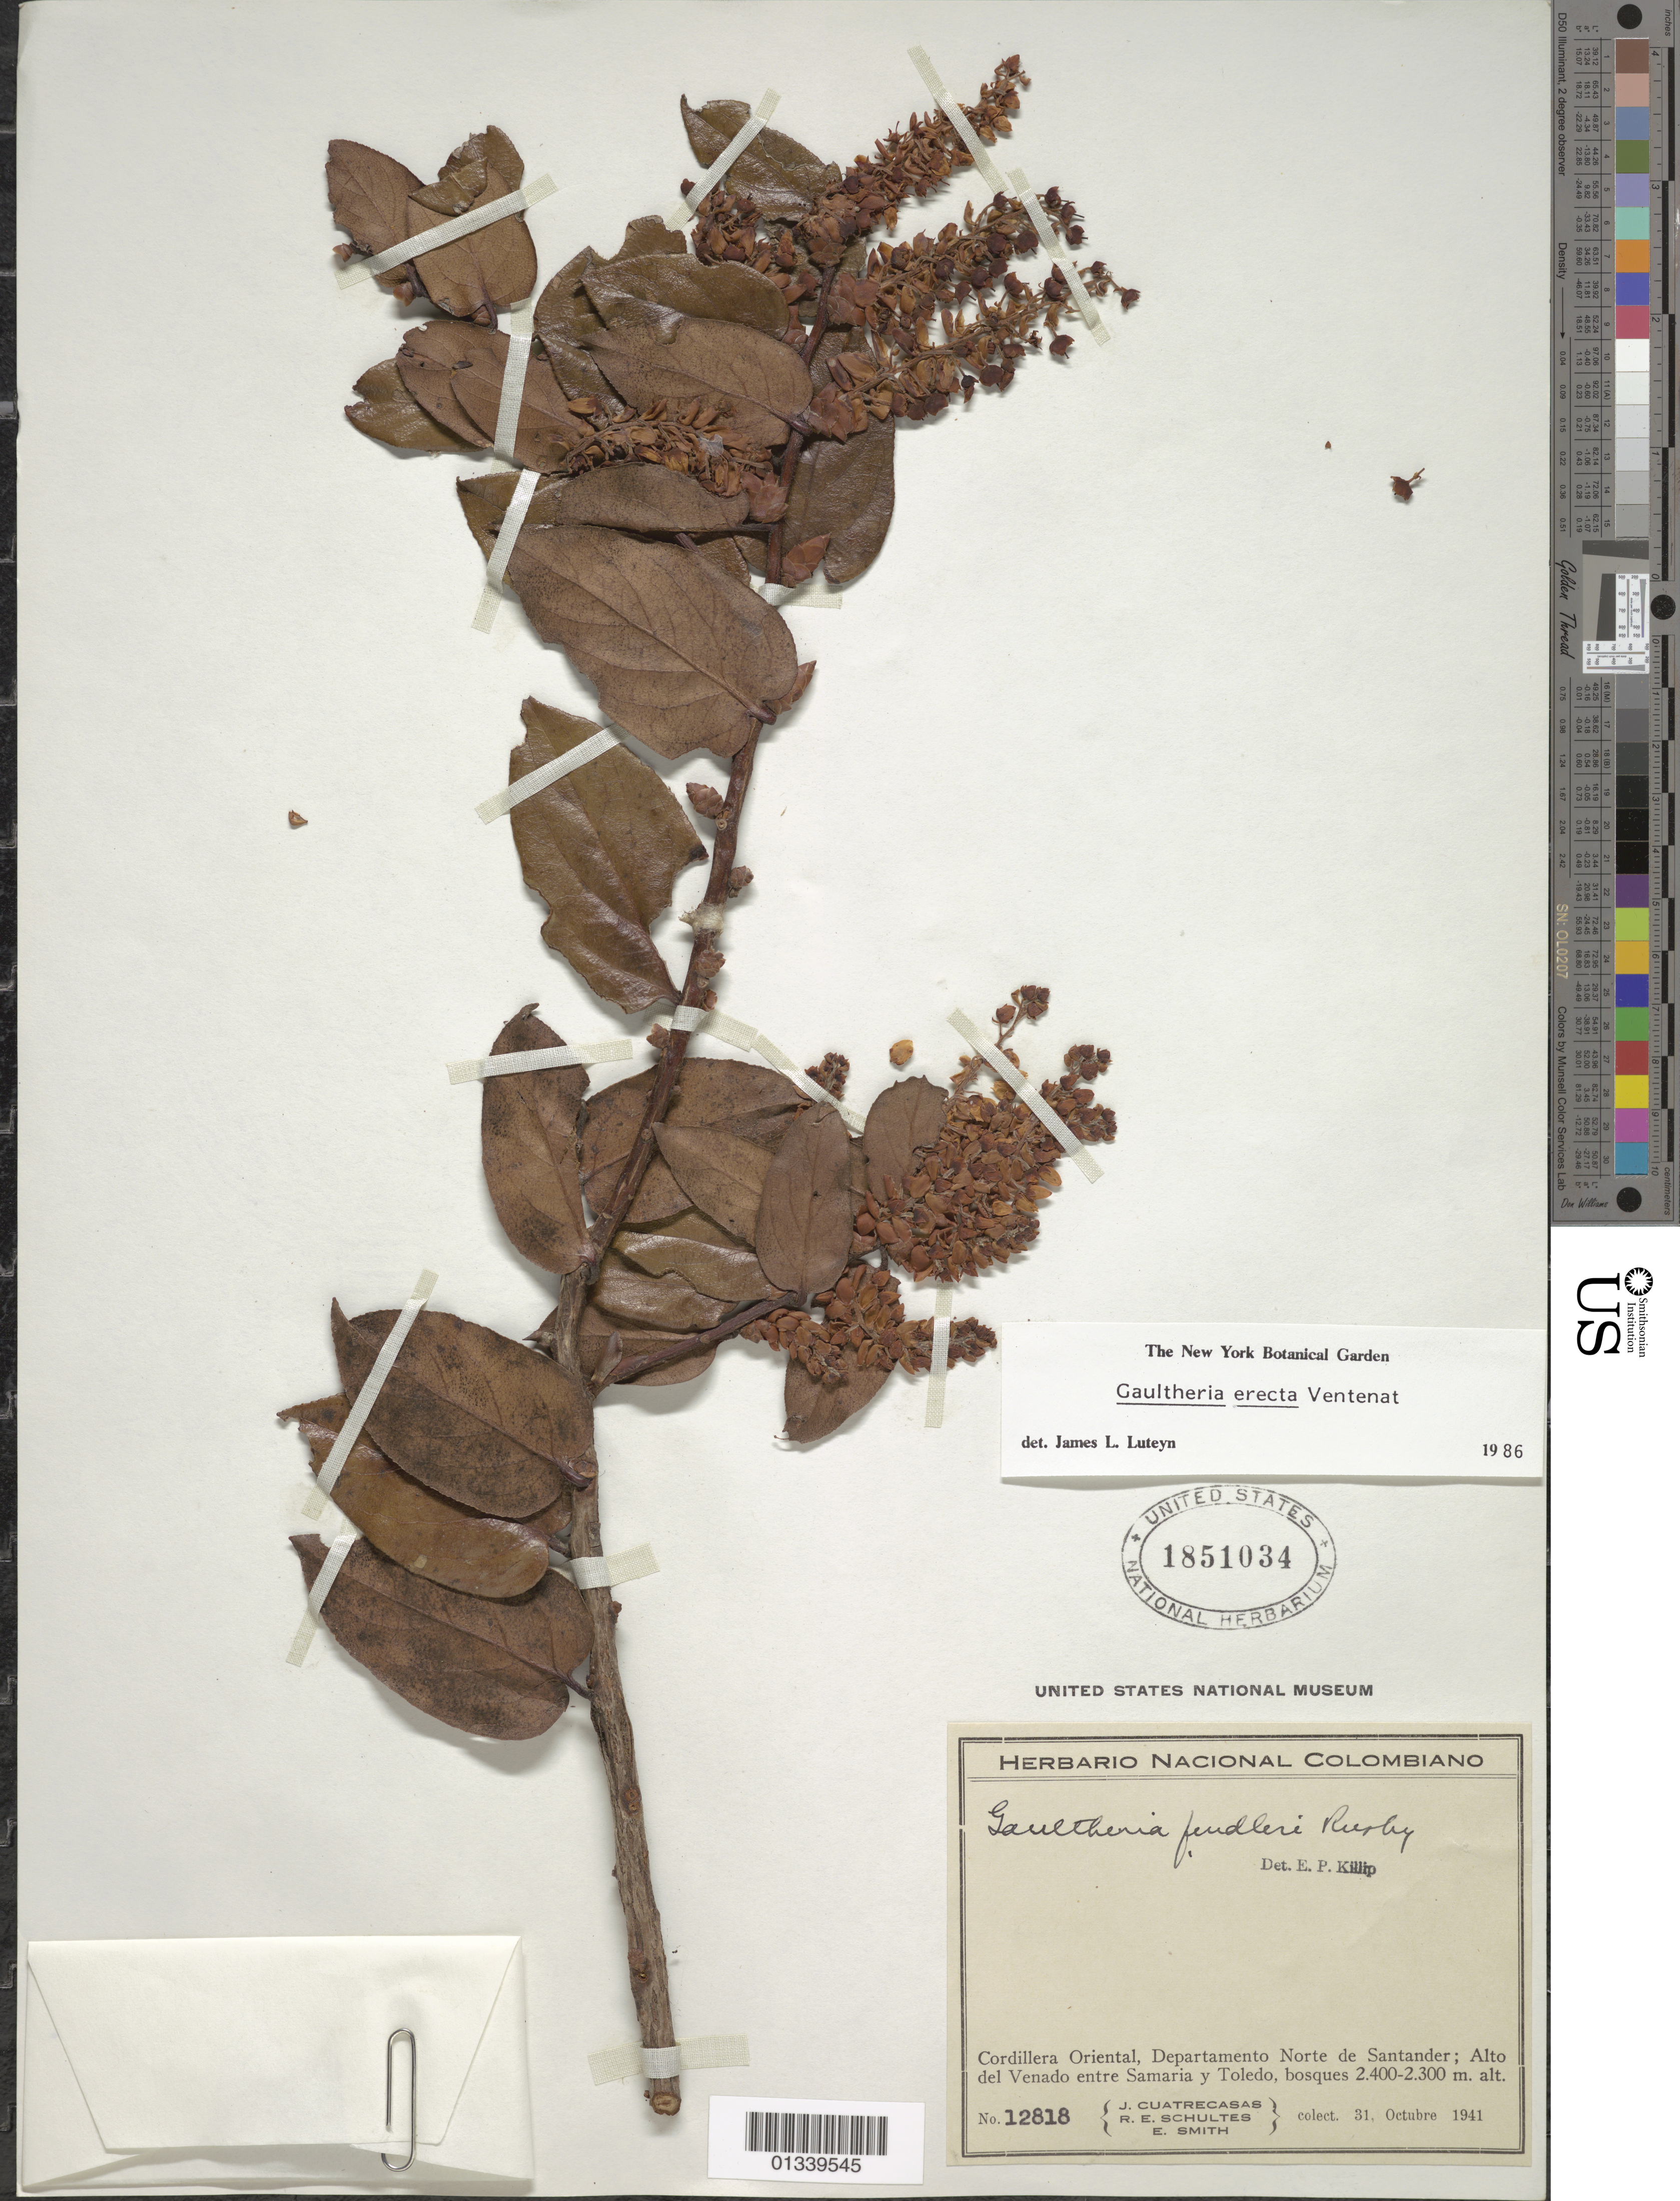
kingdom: Plantae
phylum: Tracheophyta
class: Magnoliopsida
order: Ericales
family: Ericaceae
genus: Gaultheria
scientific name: Gaultheria fendleri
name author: Rusby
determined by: Killip, Ellsworth P.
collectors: J. Cuatrecasas, R. E. Schultes & E. E. Smith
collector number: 12818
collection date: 1941-10-31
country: Colombia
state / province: Norte de Santander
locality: Cordillera Oriental: ….del Venado entre Samaria y Toledo.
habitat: Bosque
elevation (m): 2300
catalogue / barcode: US 1851034